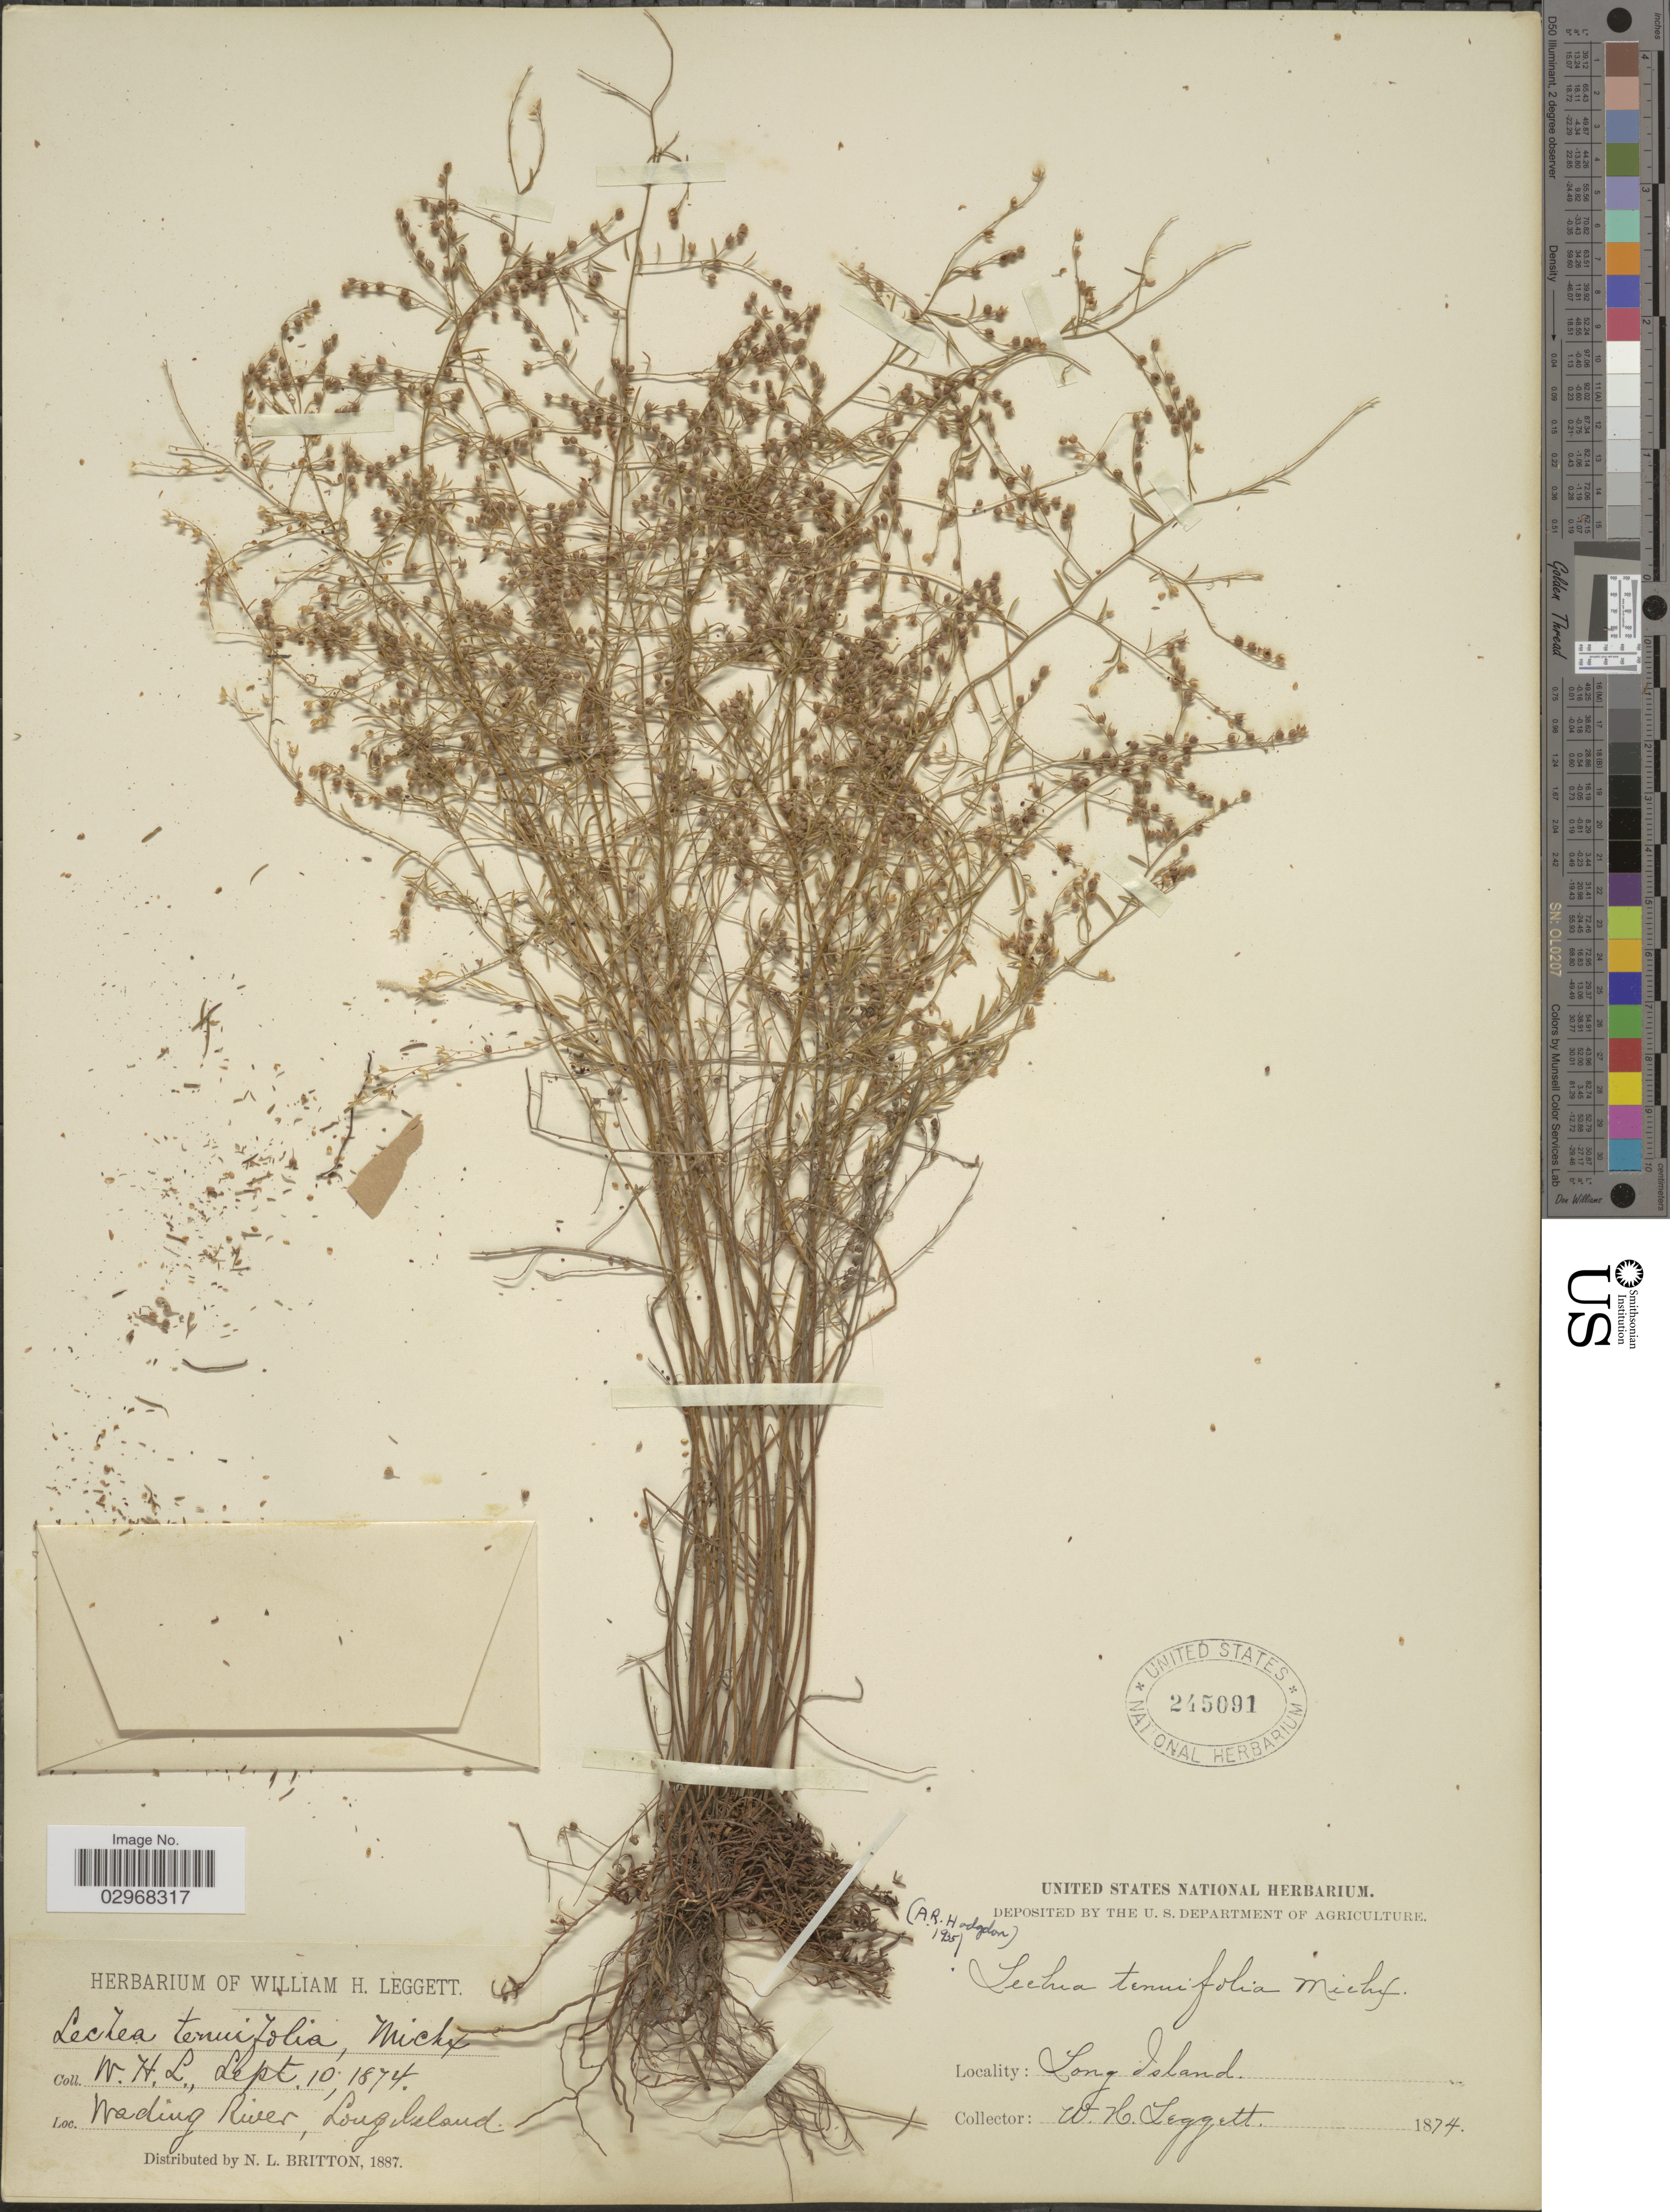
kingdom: Plantae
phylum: Tracheophyta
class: Magnoliopsida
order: Malvales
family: Cistaceae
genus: Lechea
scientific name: Lechea tenuifolia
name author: Michx.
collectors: W. Leggett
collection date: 1874-09-10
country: United States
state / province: New York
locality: Wading River, Long Island.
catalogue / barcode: US 245091